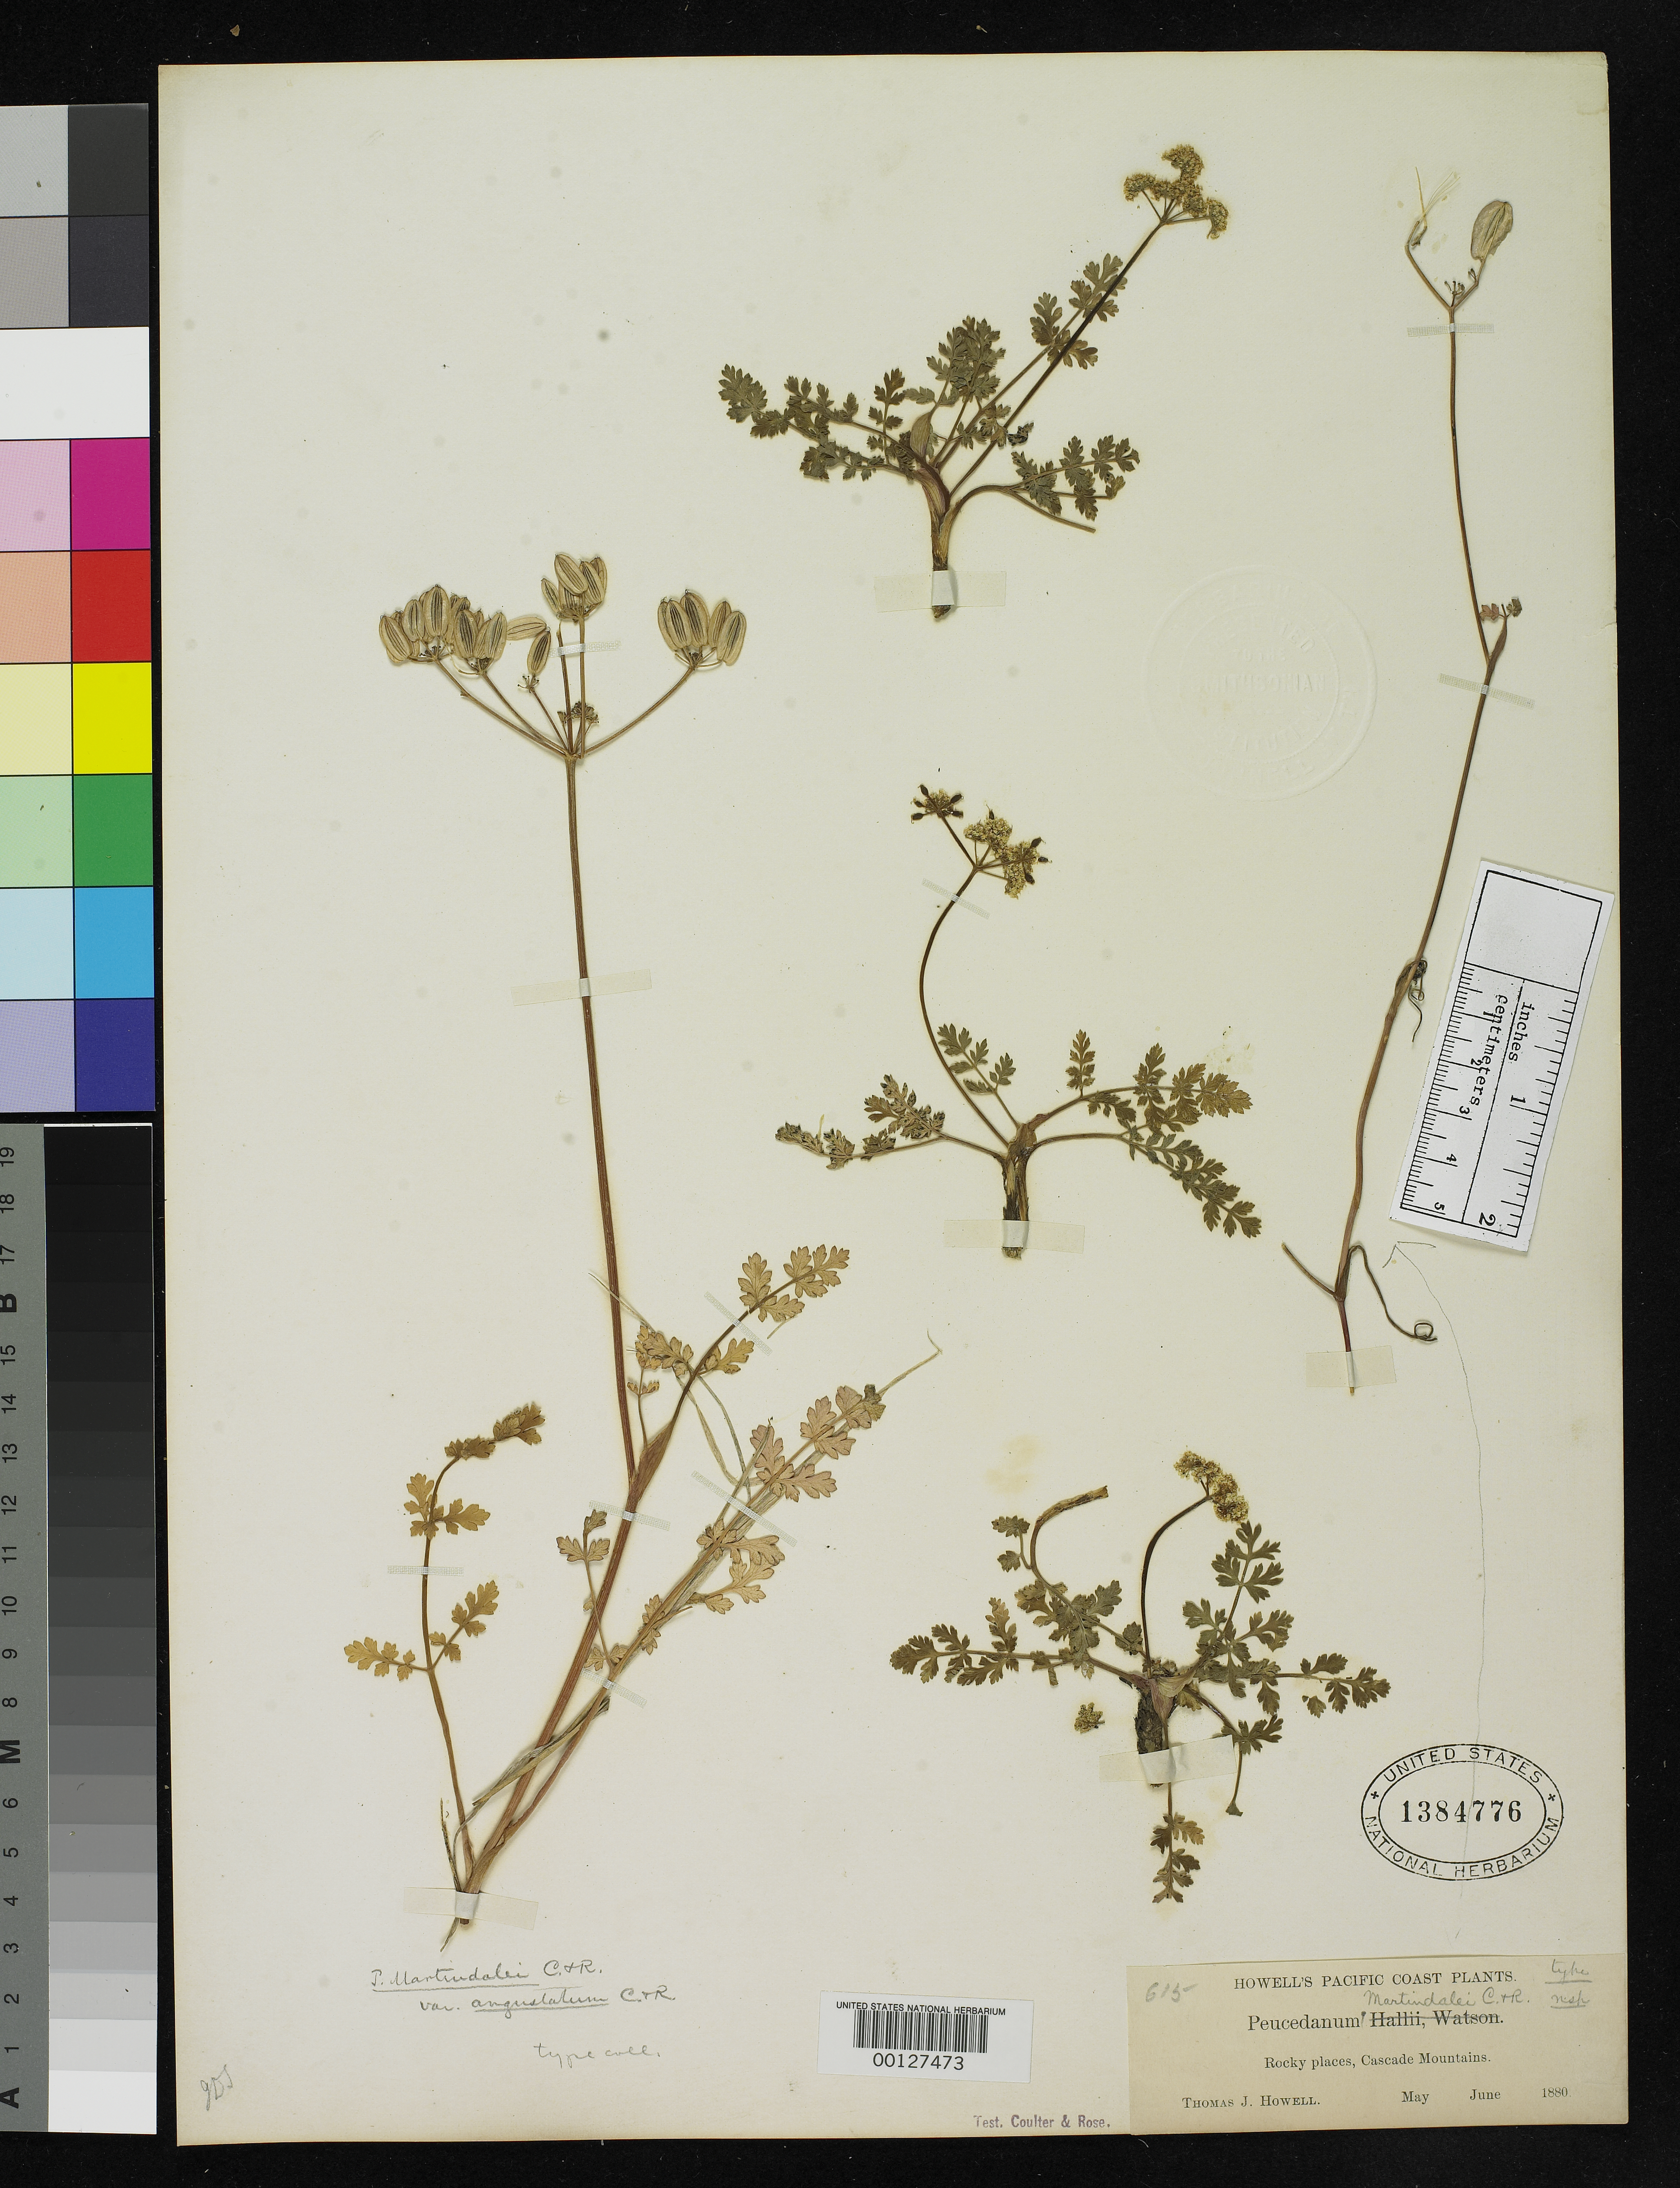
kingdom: Plantae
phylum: Tracheophyta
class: Magnoliopsida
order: Apiales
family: Apiaceae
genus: Peucedanum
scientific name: Peucedanum martindalei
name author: J.M. Coult. & Rose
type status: Type Collection; Syntype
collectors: T. J. Howell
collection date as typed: May 1880 and -- Jun 1880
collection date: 1880-05,1880-06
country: United States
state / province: Oregon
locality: Cascade Mts.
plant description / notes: Unclear whether this collection is a type of Peucedanum martindalei Coulter & Rose, P. martindalei var. angustatum Coulter & Rose, or both. Type citations for both names seem to refer to same collection.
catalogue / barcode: US 1384776